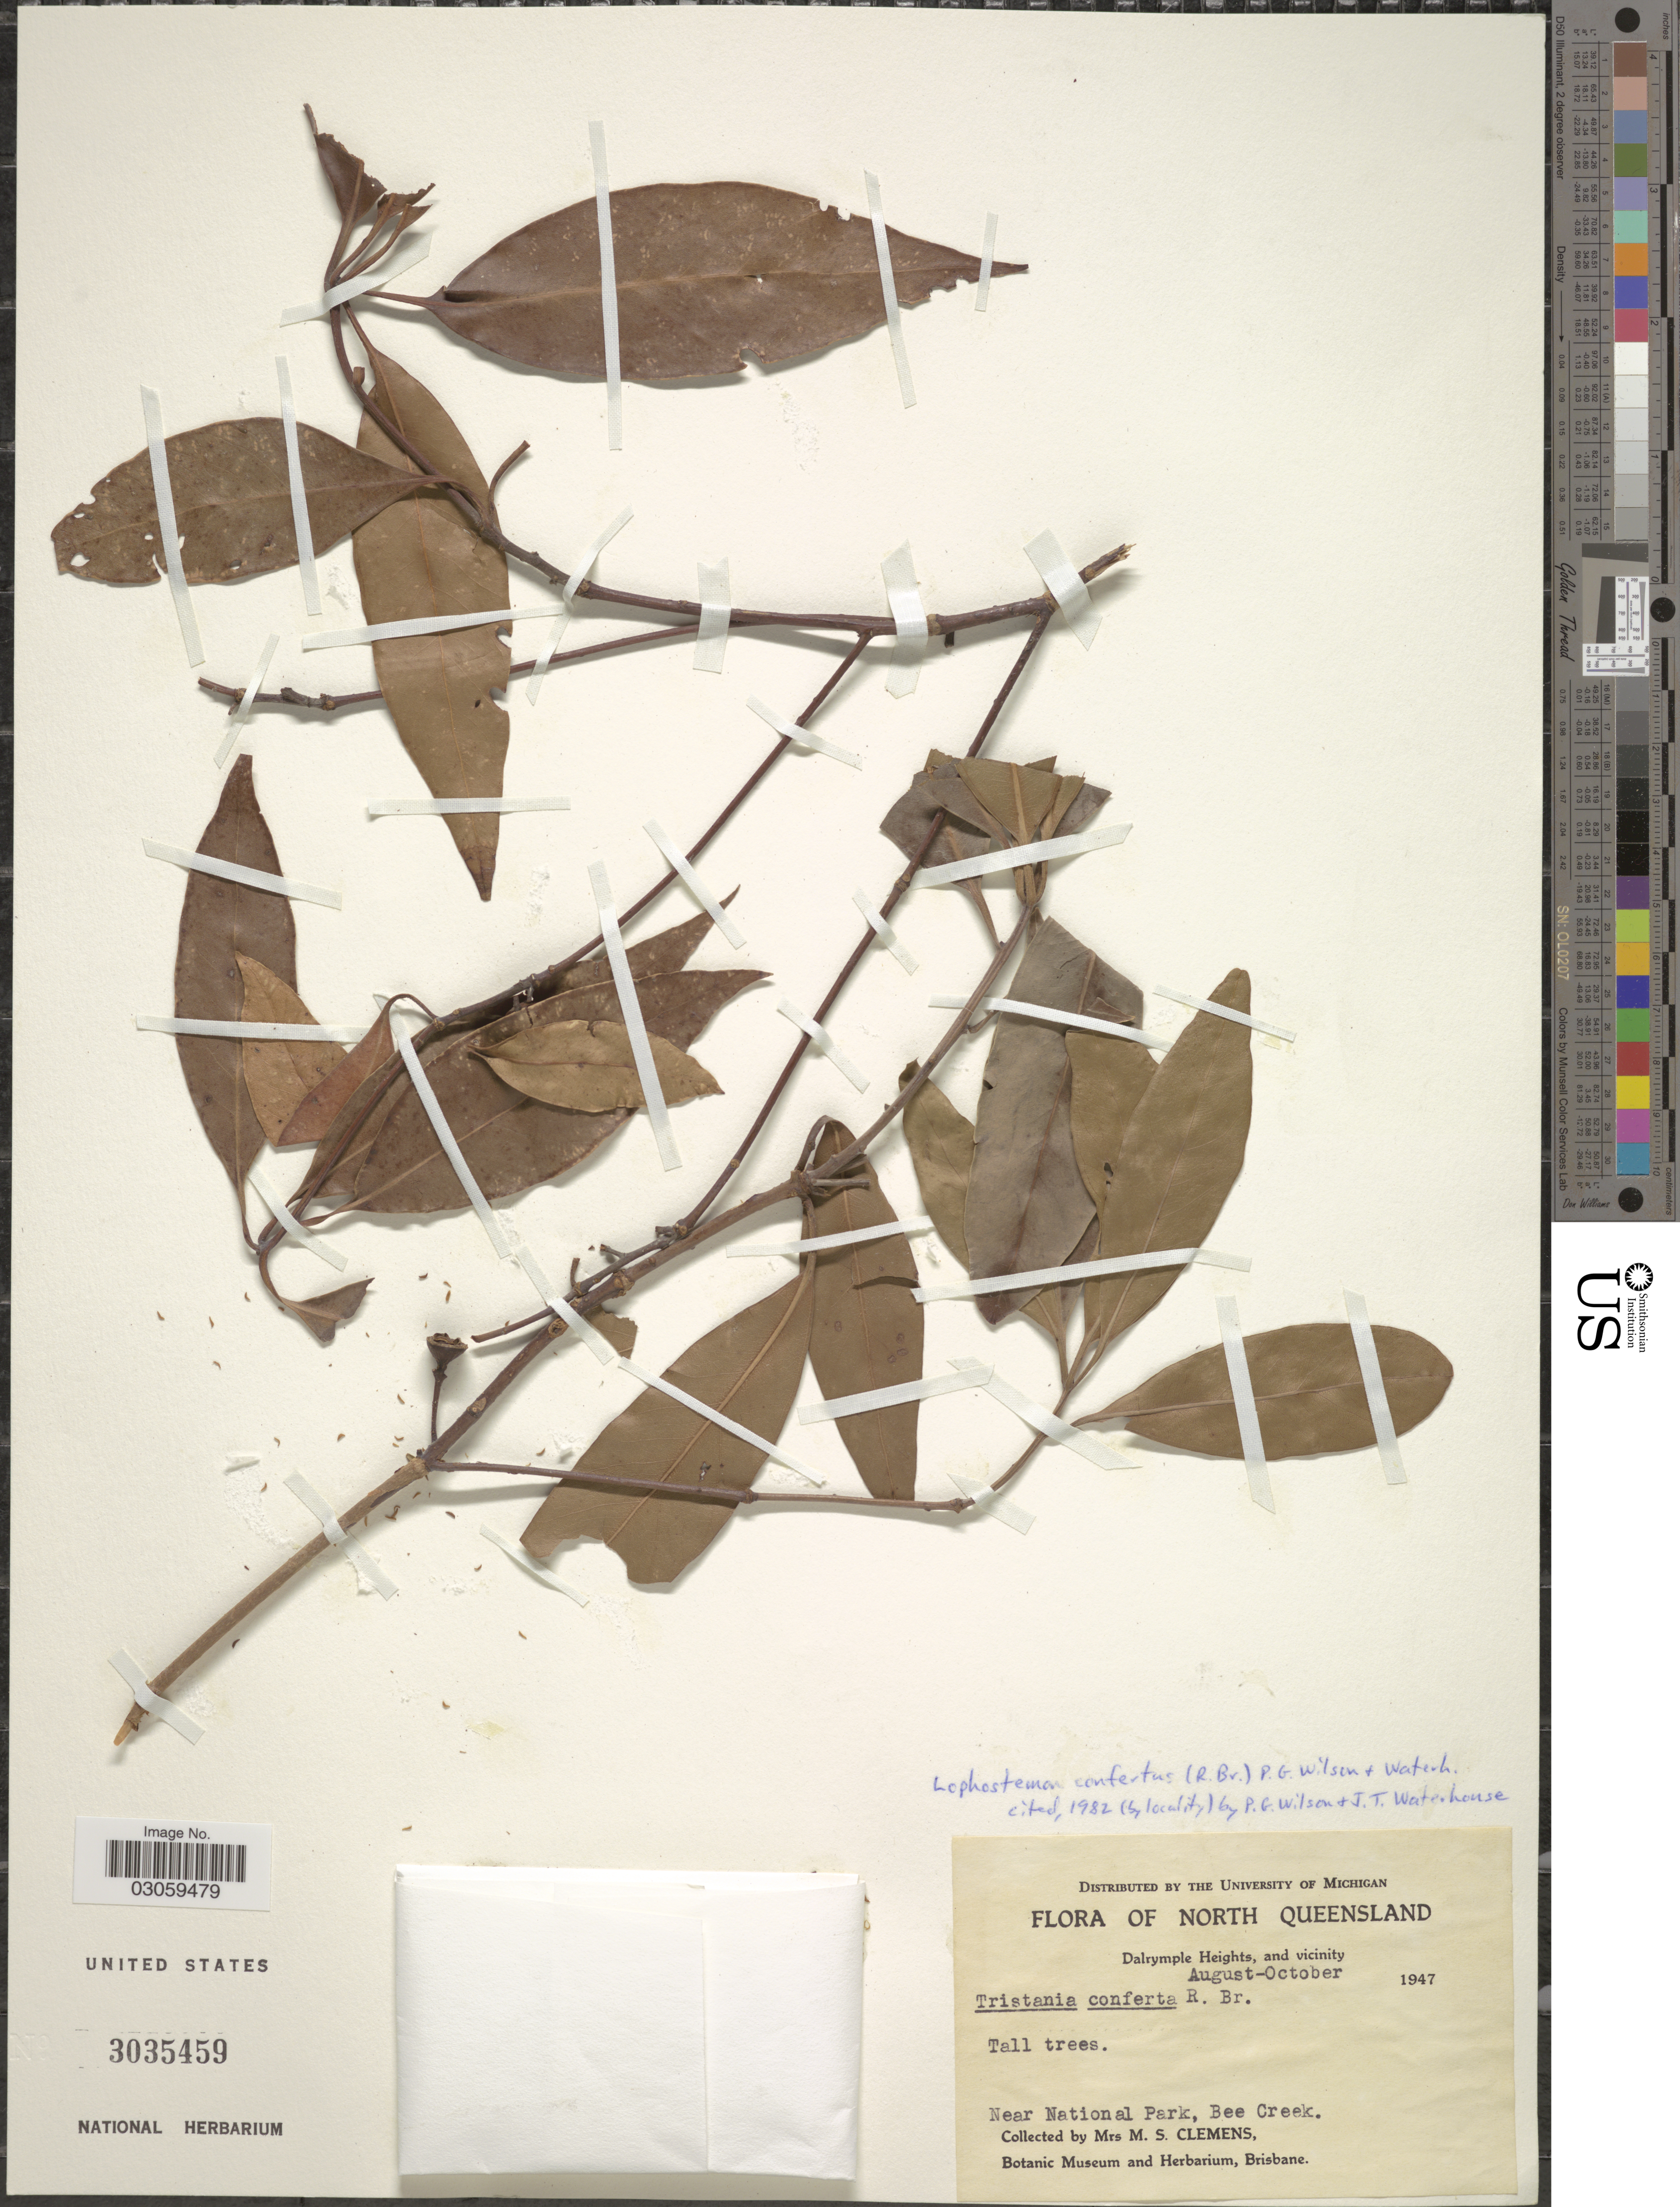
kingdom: Plantae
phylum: Tracheophyta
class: Magnoliopsida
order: Myrtales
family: Myrtaceae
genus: Lophostemon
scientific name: Lophostemon confertus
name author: (R. Br.) P.G. Wilson & J. T. Waterh.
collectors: M. S. Clemens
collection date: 1947-08/1947-10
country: Australia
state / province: Queensland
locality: North Queensland. Dalrymple Heights, and vicinity. Near National Park, Bee Creek.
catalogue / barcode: US 3035459